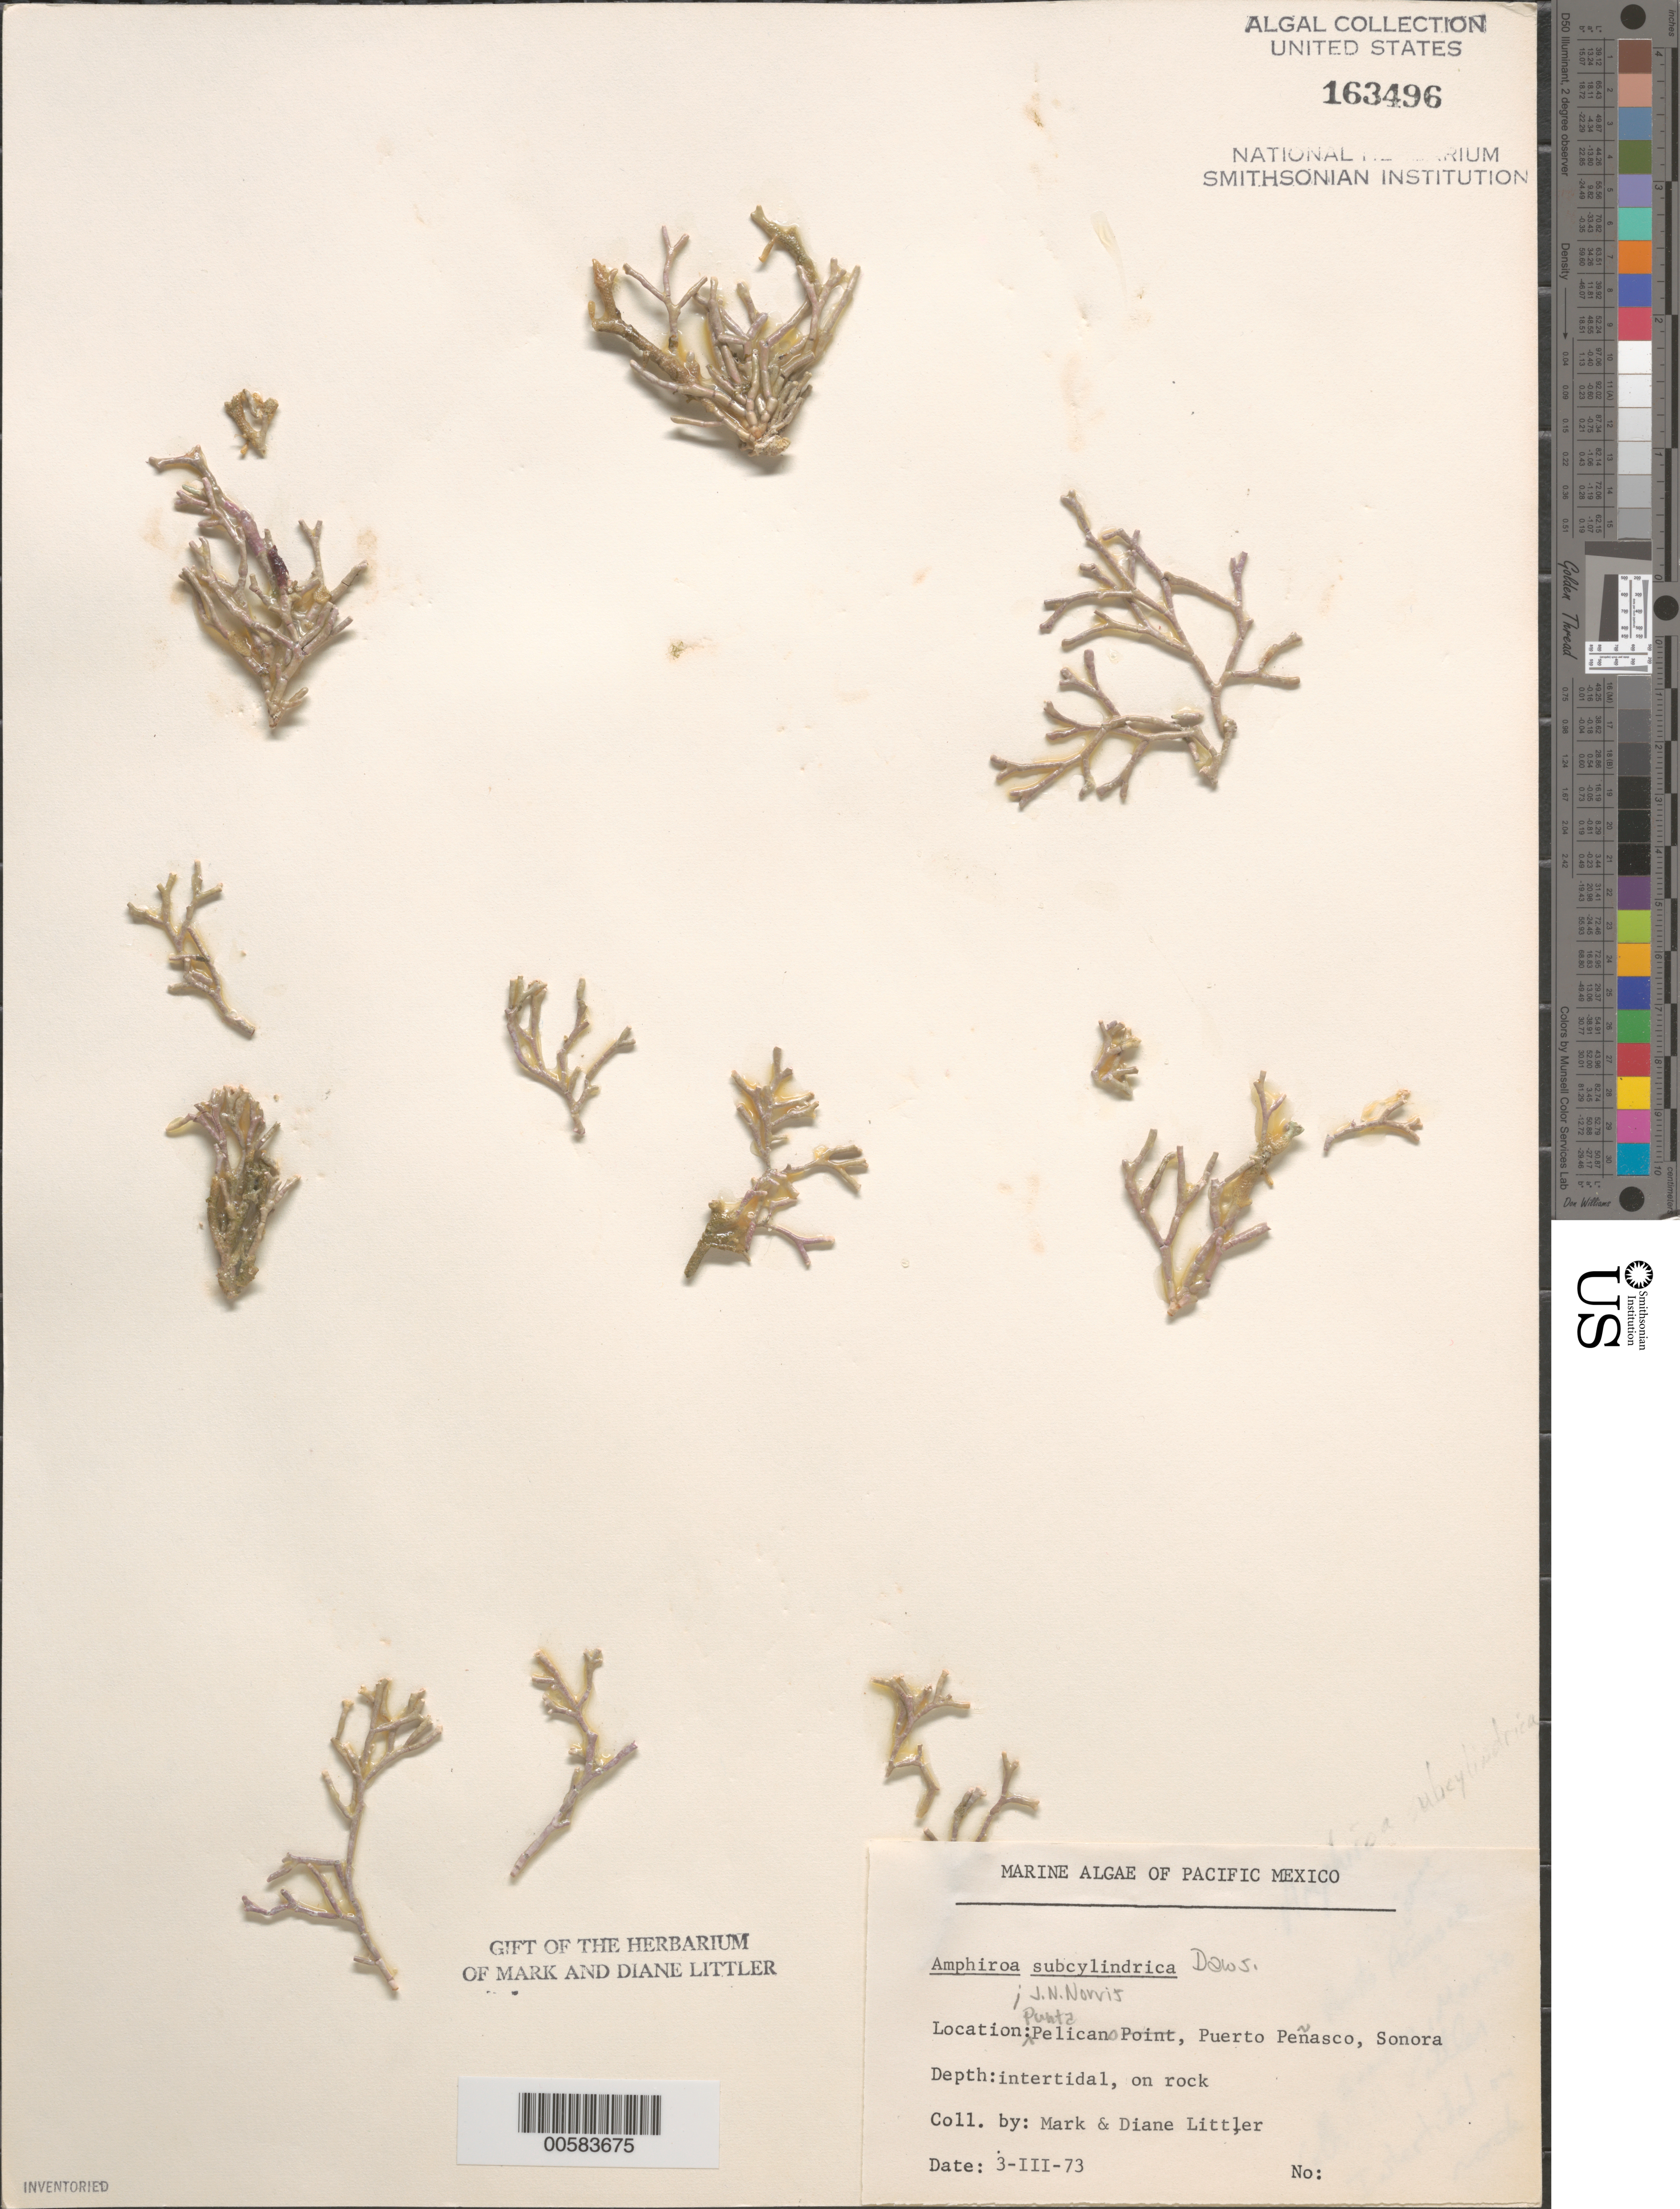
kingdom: Plantae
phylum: Rhodophyta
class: Florideophyceae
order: Corallinales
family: Lithophyllaceae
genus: Amphiroa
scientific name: Amphiroa subcylindrica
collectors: M. M. Littler & D. S. Littler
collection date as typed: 03 Mar 1973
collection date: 1973-03-03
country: Mexico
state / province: Sonora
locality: Punta Pelicano, Puerto Penasco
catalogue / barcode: US 163496